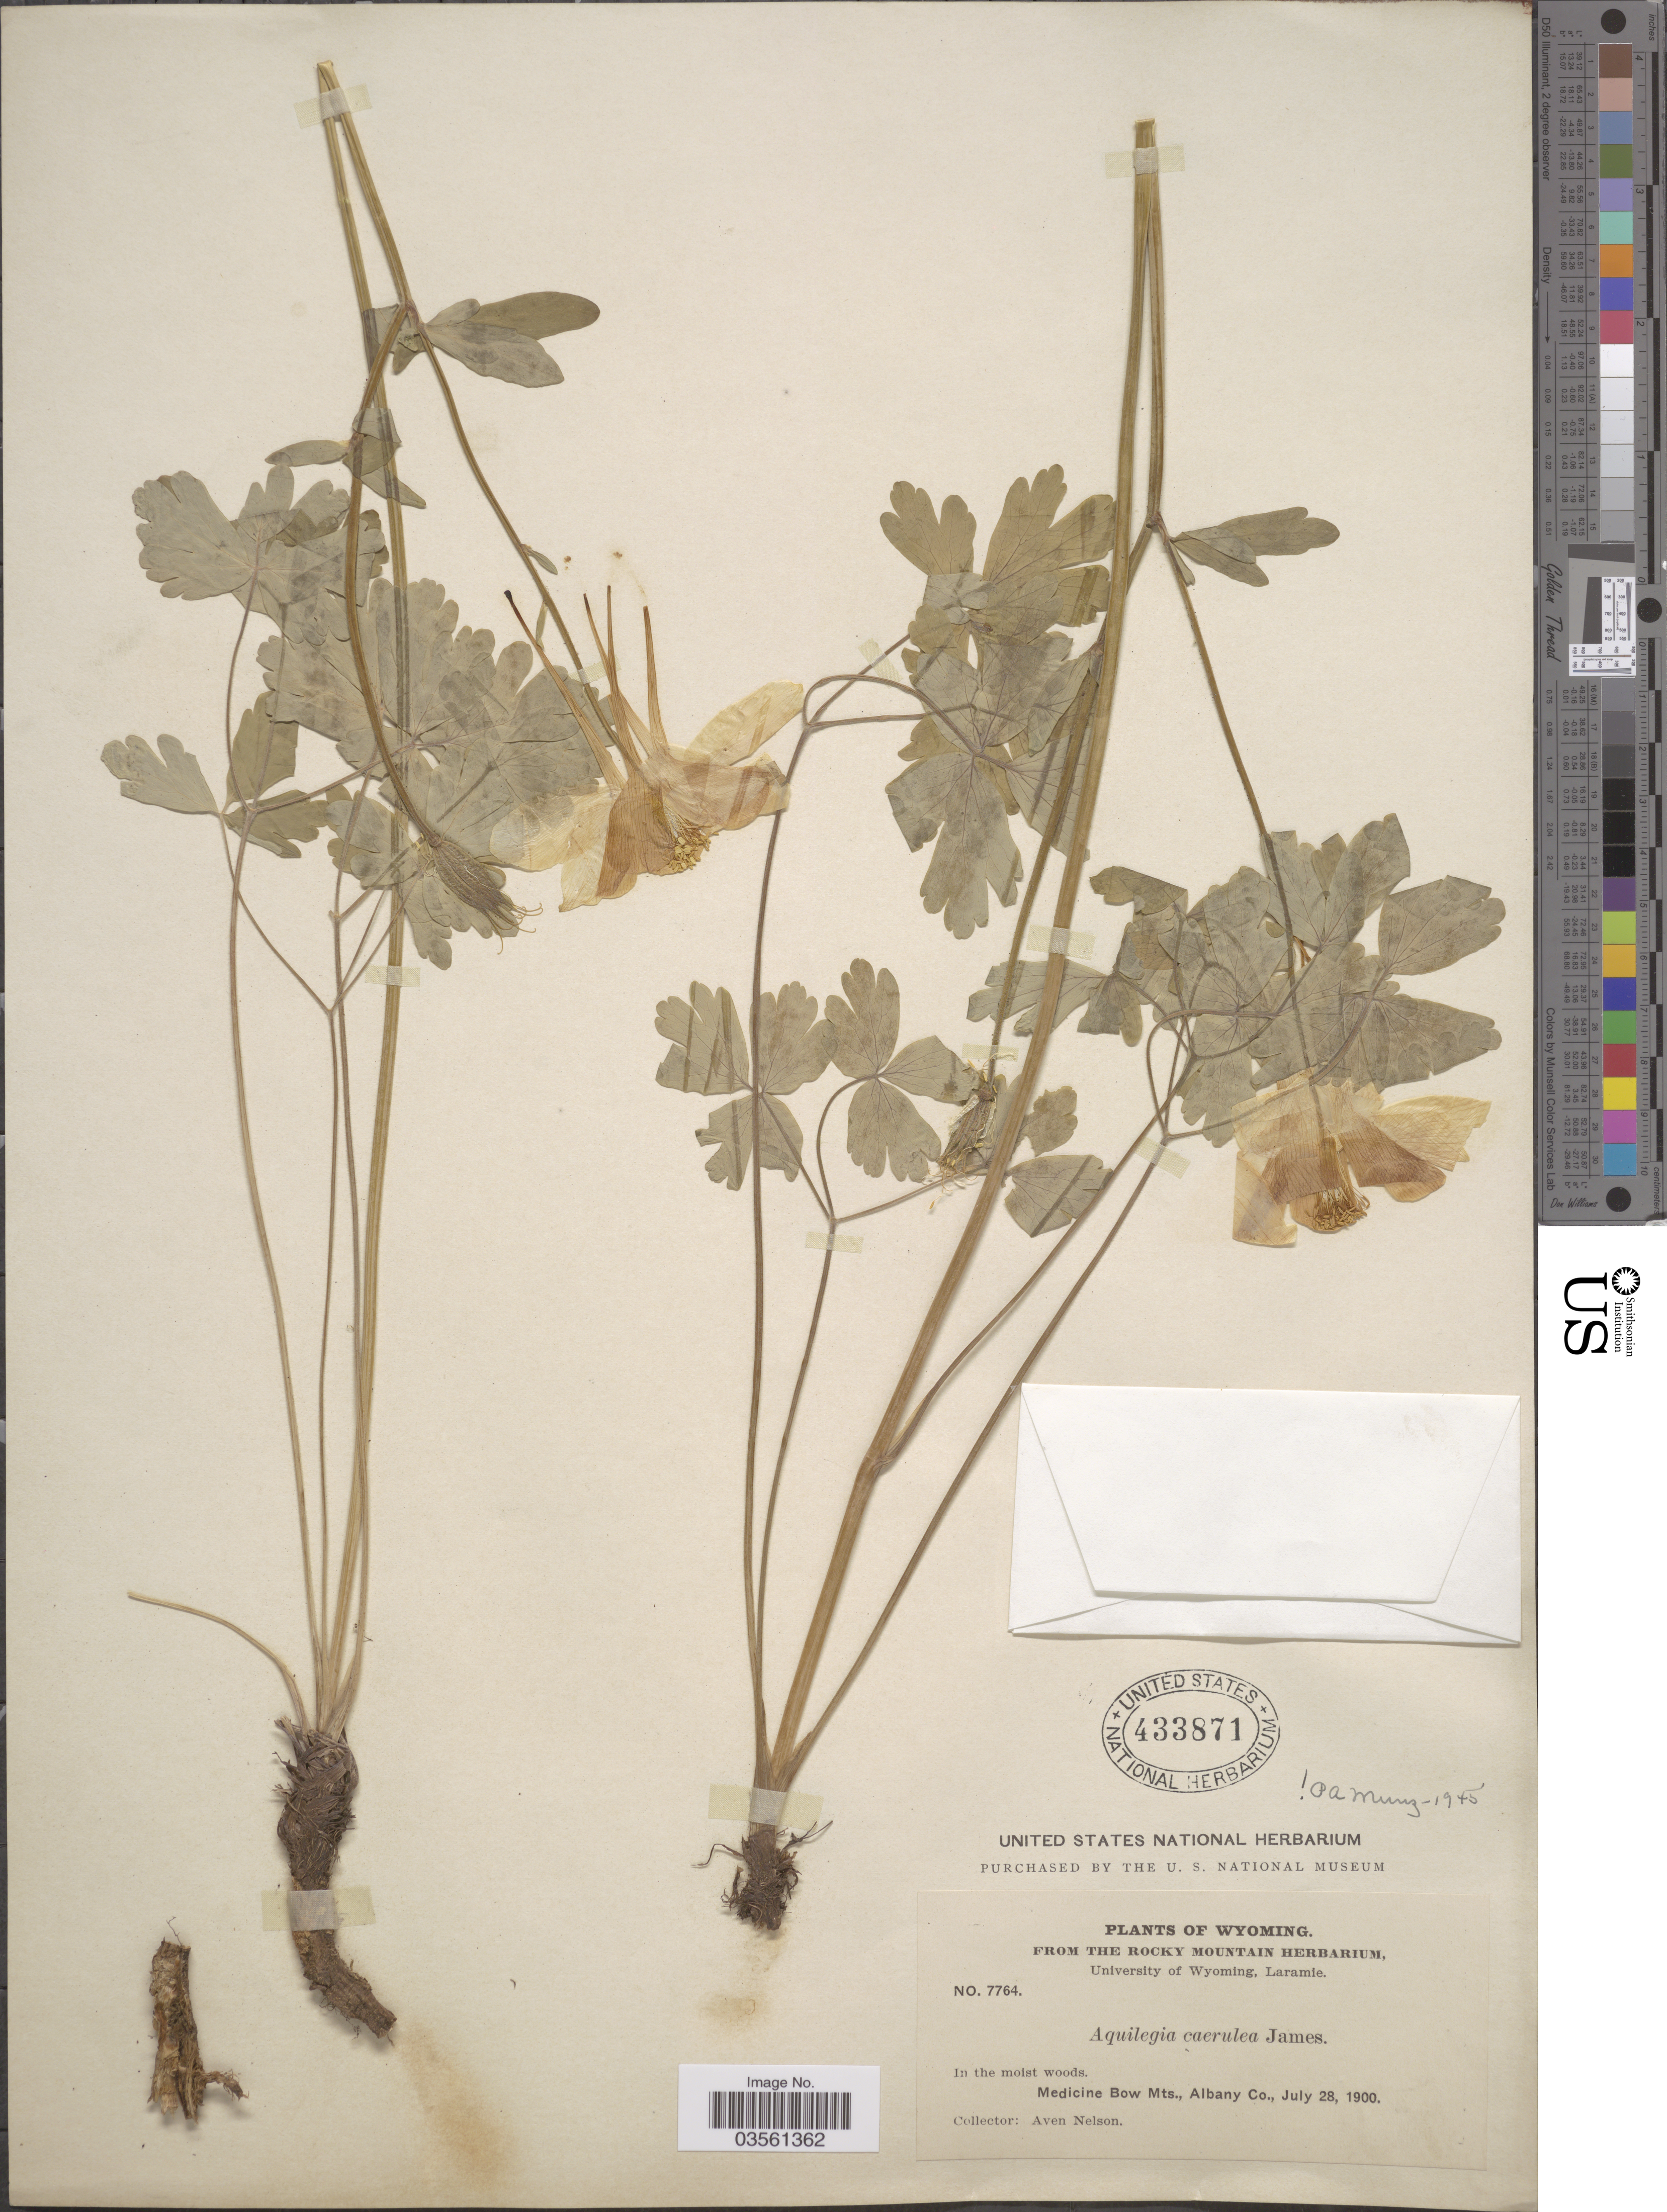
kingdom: Plantae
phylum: Tracheophyta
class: Magnoliopsida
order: Ranunculales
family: Ranunculaceae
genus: Aquilegia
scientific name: Aquilegia coerulea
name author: E. James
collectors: A. Nelson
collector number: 7764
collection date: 1900-07-28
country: United States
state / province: Wyoming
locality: Medicine Bow Mts., Albany Co.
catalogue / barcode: US 433871